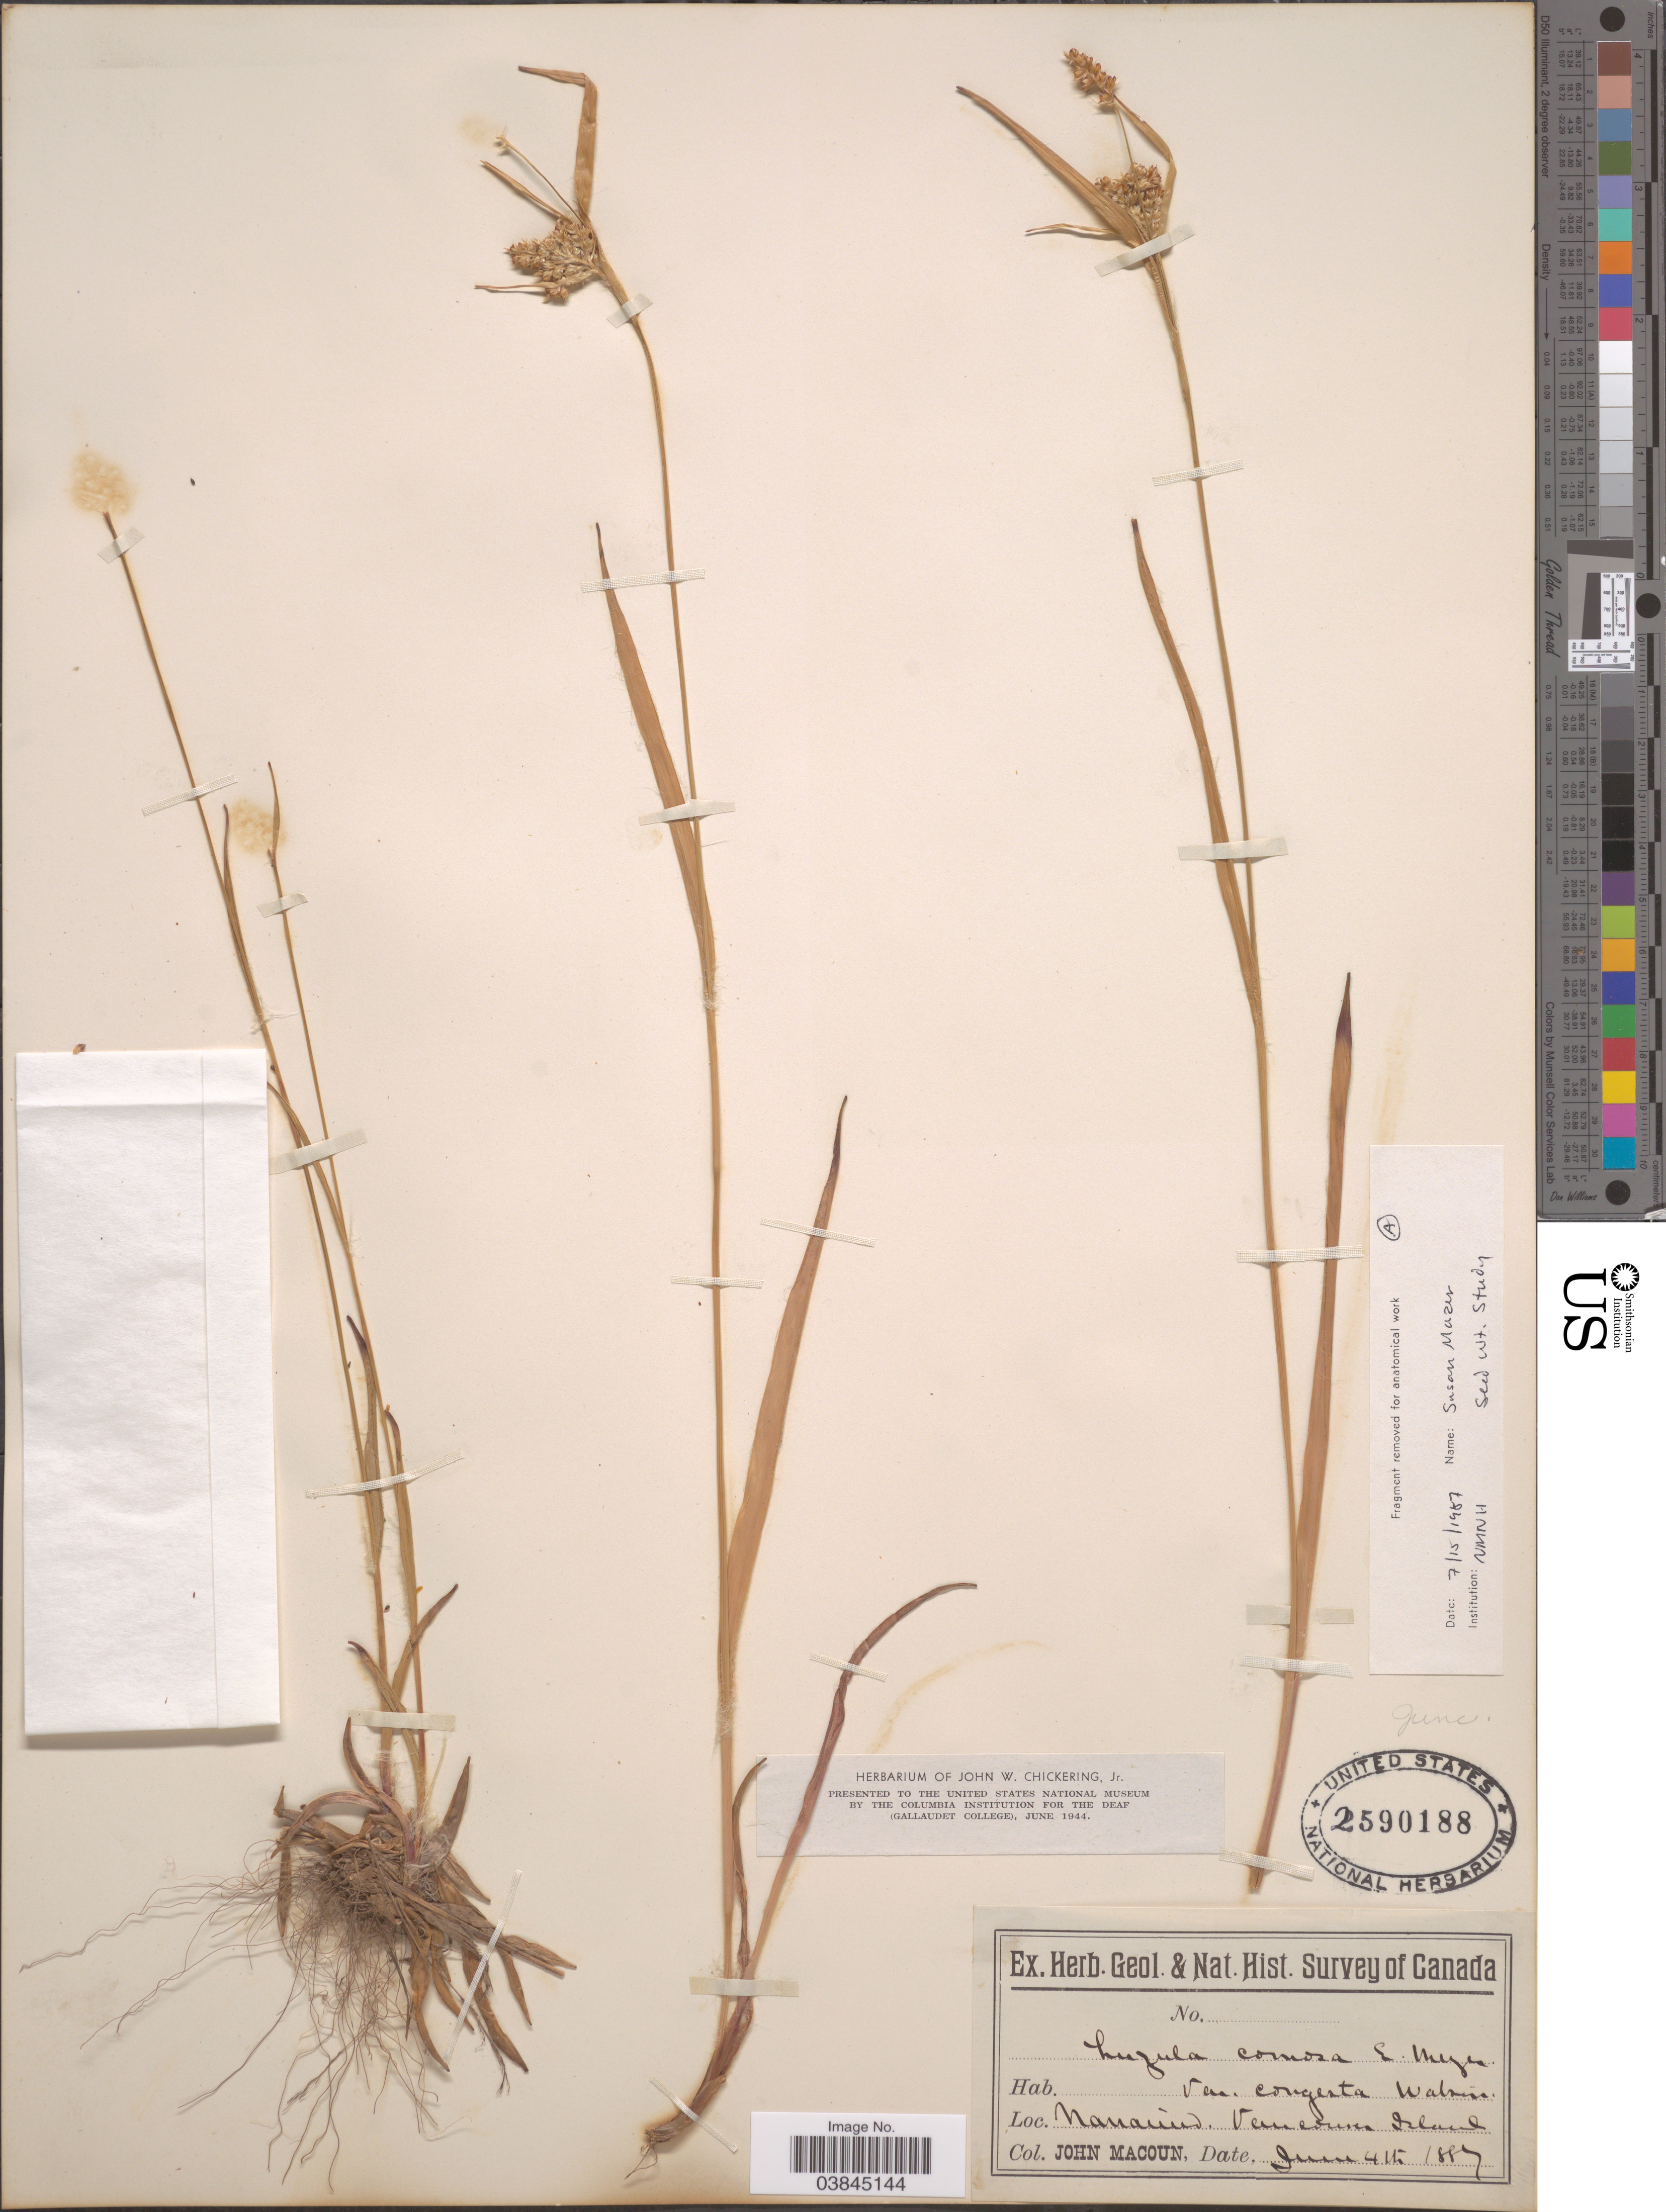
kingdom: Plantae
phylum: Tracheophyta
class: Liliopsida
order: Poales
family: Juncaceae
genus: Luzula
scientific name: Luzula campestris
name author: (L.) DC.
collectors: J. Macoun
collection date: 1887-06-04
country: Canada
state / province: British Columbia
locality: Nanaimo. Vancouver Island.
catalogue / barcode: US 2590188